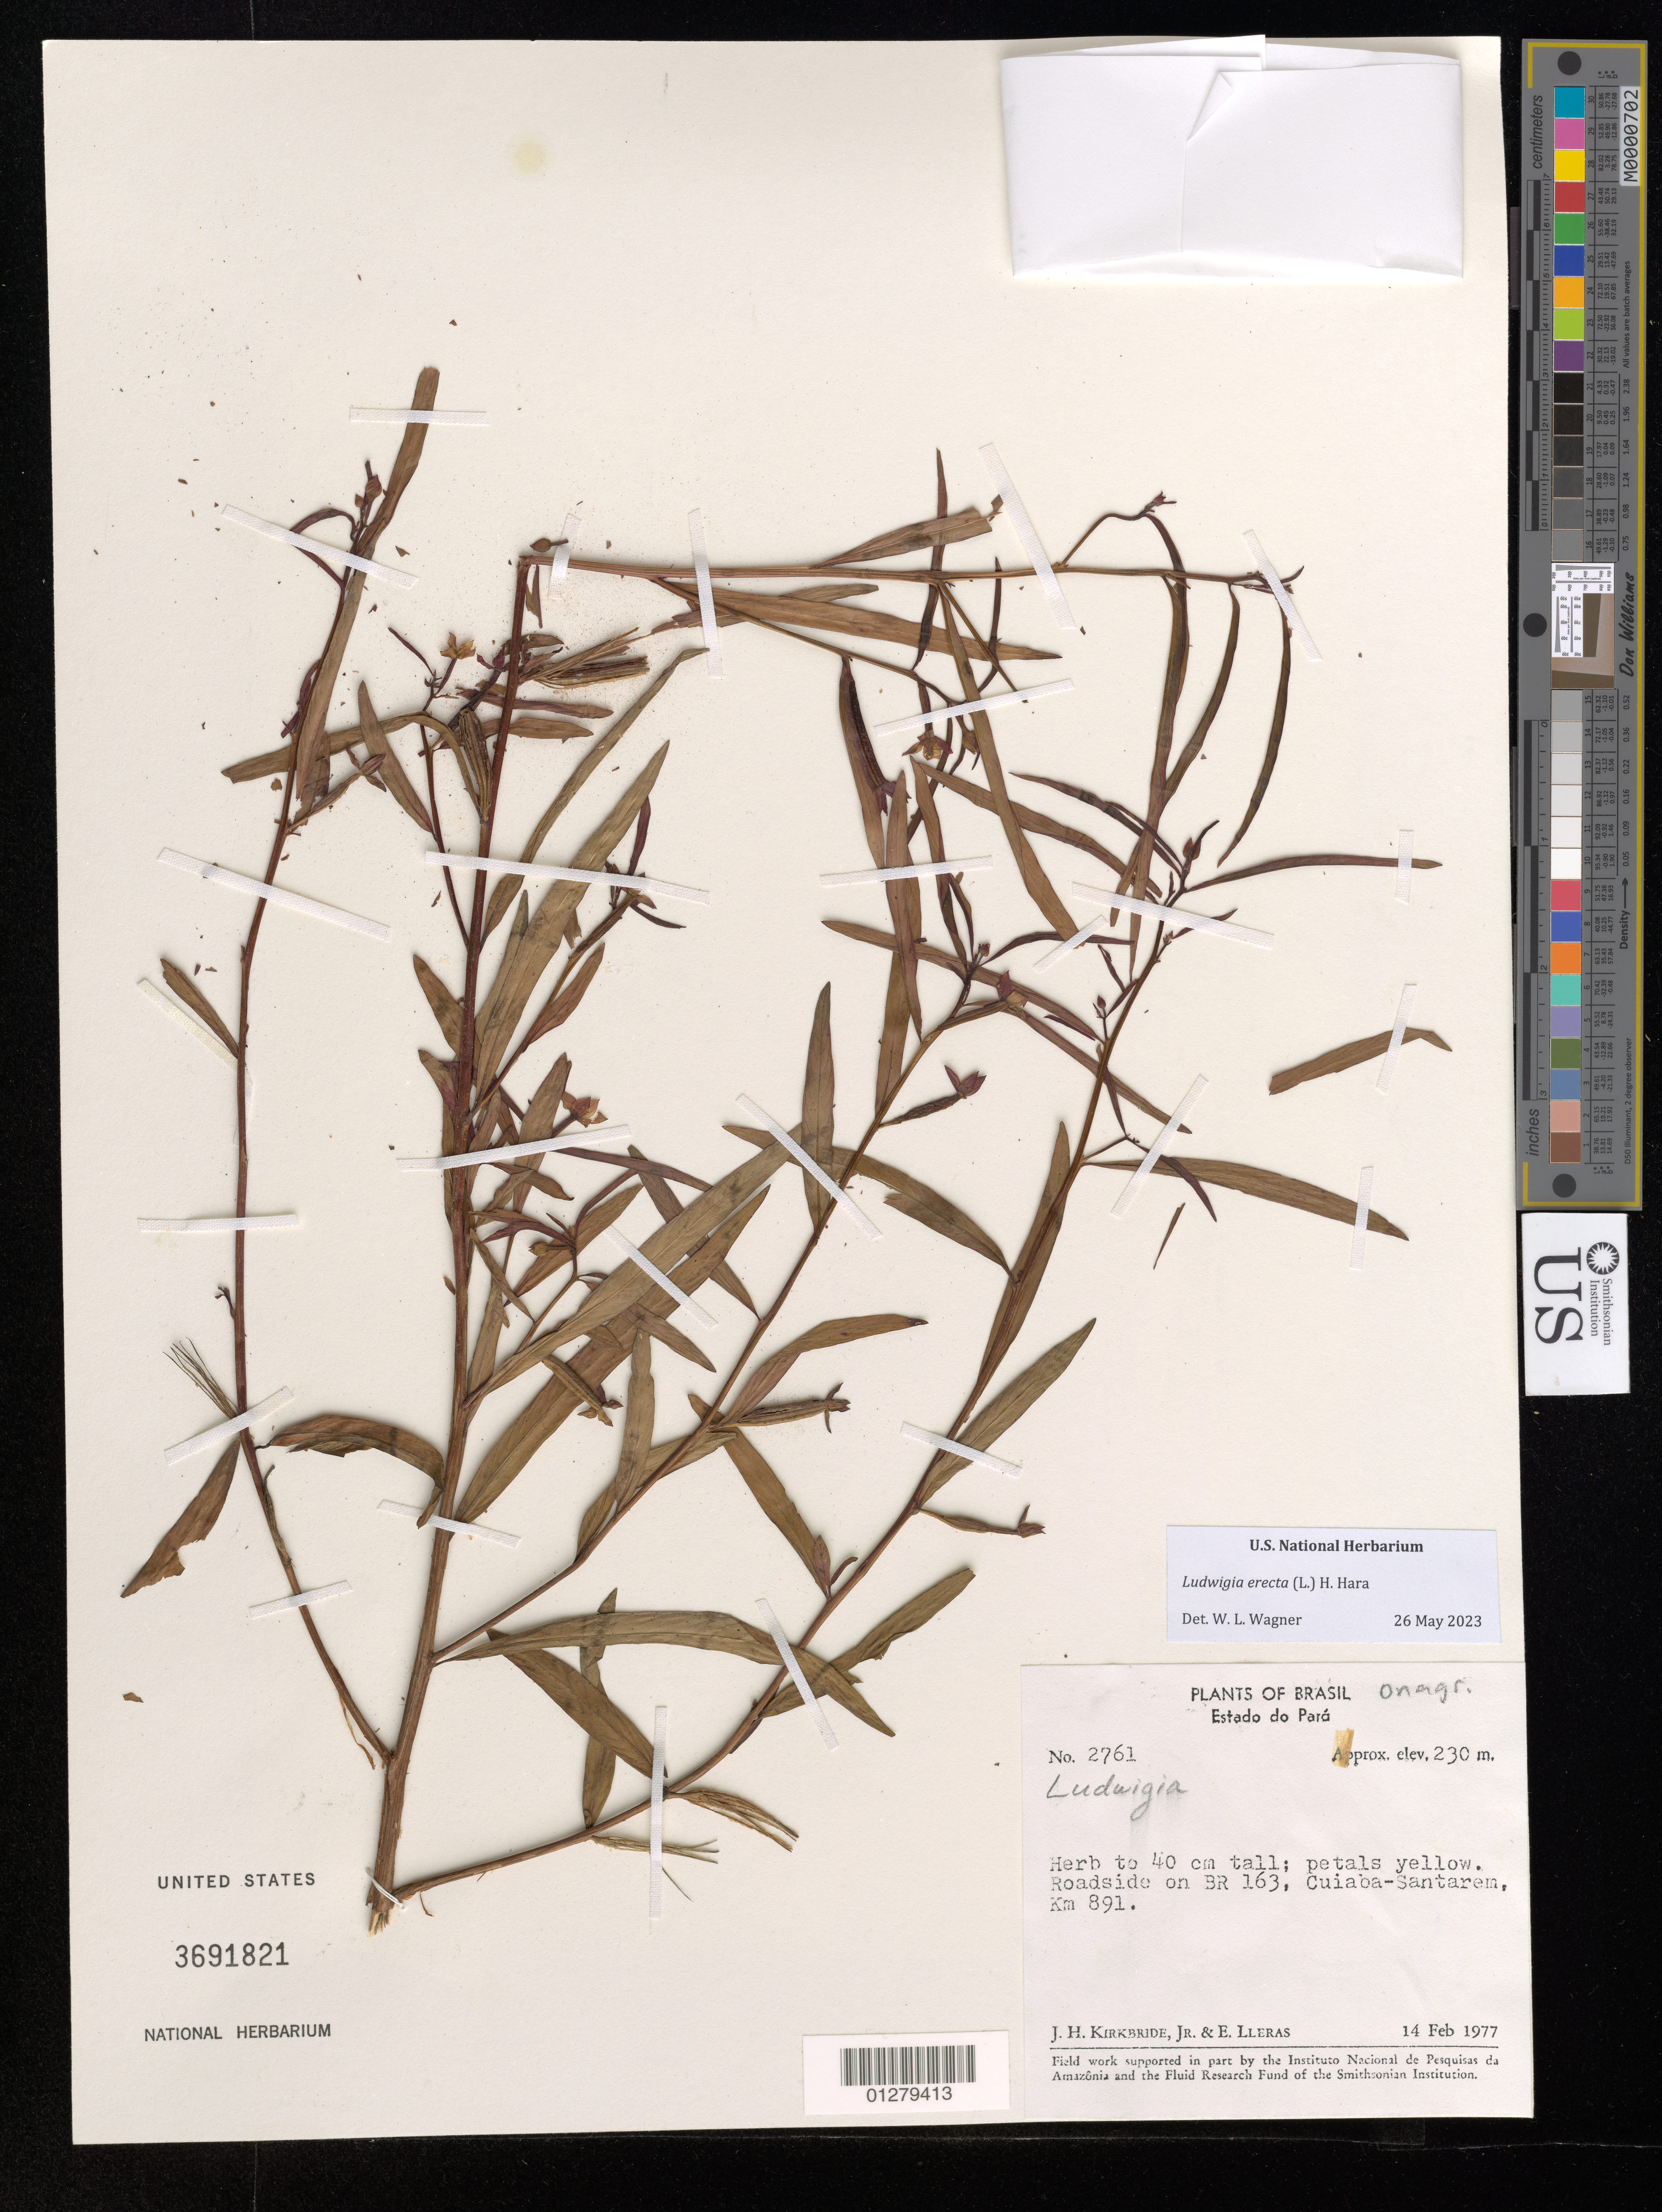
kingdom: Plantae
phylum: Tracheophyta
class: Magnoliopsida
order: Myrtales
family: Onagraceae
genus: Ludwigia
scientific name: Ludwigia erecta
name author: (L.) H. Hara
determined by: Wagner, W. L., (BOT), Smithsonian Institution - National Museum of Natural History (UNITED STATES)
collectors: J. H. Kirkbride & E. Lleras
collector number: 2761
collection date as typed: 14 Feb 1977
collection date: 1977-02-14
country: Brazil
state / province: Pará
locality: Roadside on BR 163, Cuiaba-Santarem Road, km 883.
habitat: Roadside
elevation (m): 230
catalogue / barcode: US 3691821